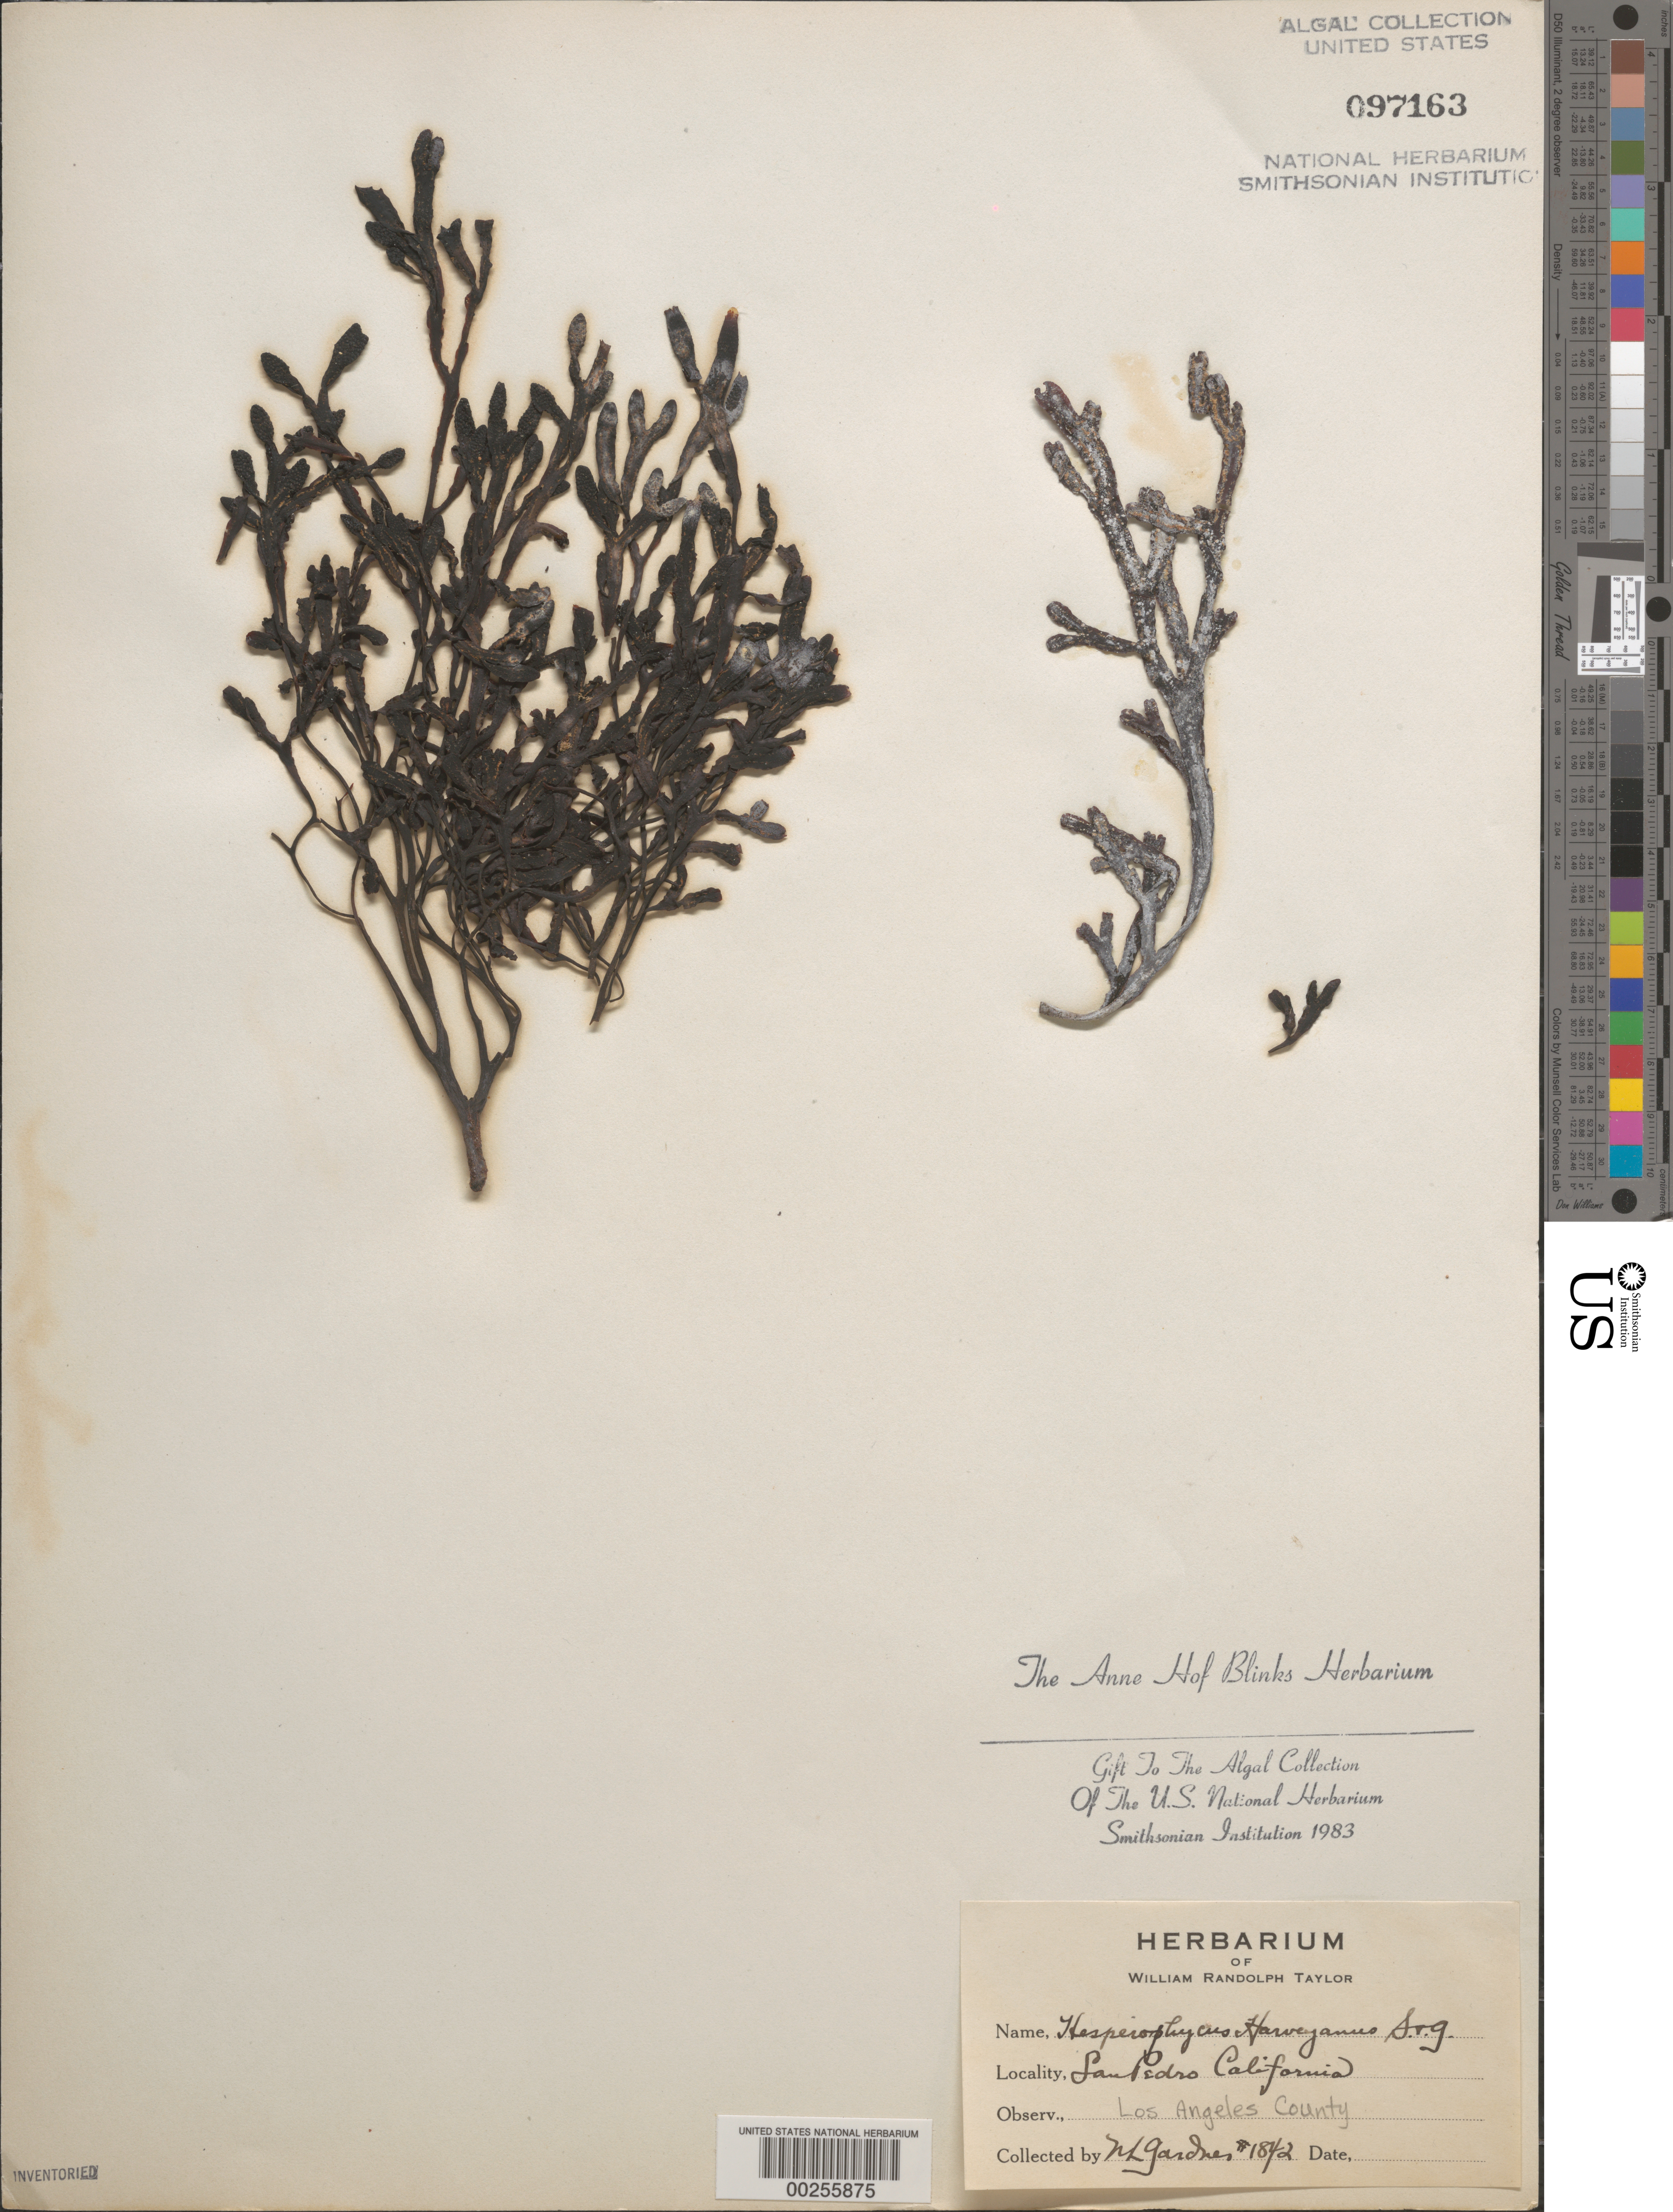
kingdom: Chromista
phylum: Ochrophyta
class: Phaeophyceae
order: Fucales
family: Fucaceae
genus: Hesperophycus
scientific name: Hesperophycus harveyanus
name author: (Decne.) Setch. & N.L. Gardner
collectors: N. Gardner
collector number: NLG 1842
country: United States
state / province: California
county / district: Los Angeles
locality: San Pedro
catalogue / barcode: US 97163